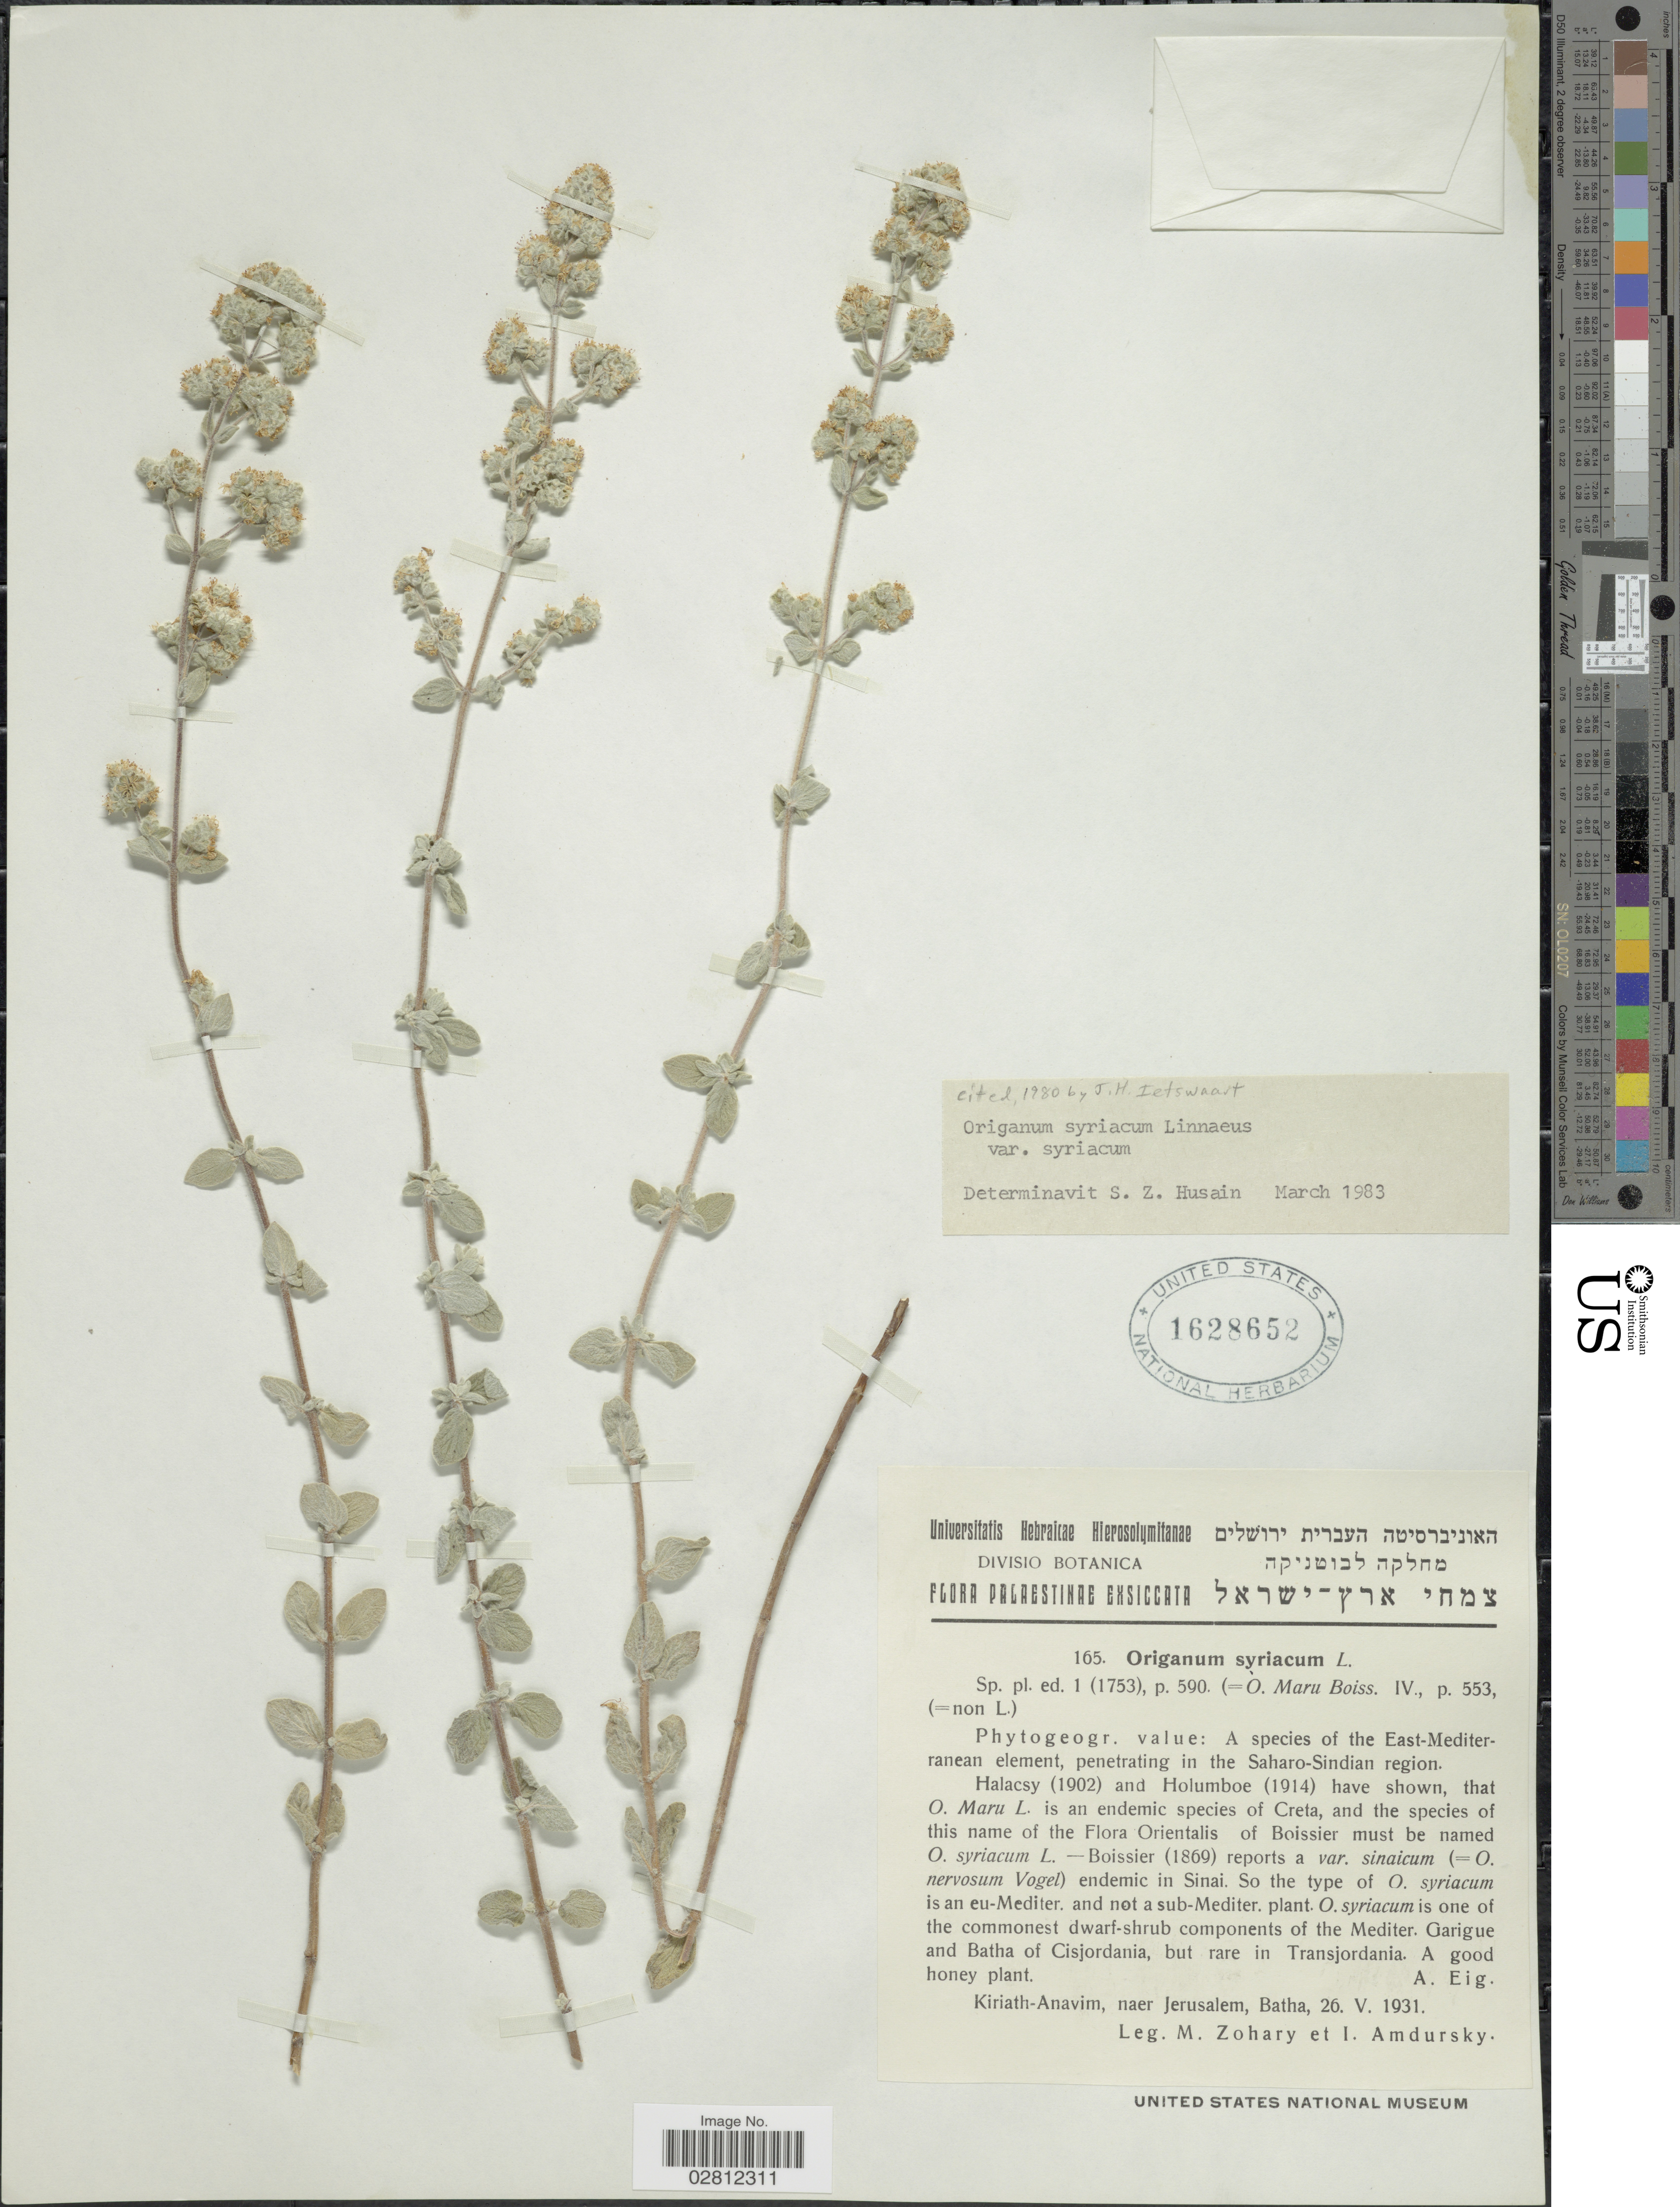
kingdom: Plantae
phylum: Tracheophyta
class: Magnoliopsida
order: Lamiales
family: Lamiaceae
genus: Origanum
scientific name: Origanum syriacum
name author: L.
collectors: M. Zohary & I. Amdursky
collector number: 165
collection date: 1931-05-26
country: Israel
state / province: Jerusalem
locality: Kiriath-Anavim, near Jerusalem, Batha.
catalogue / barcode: US 1628652